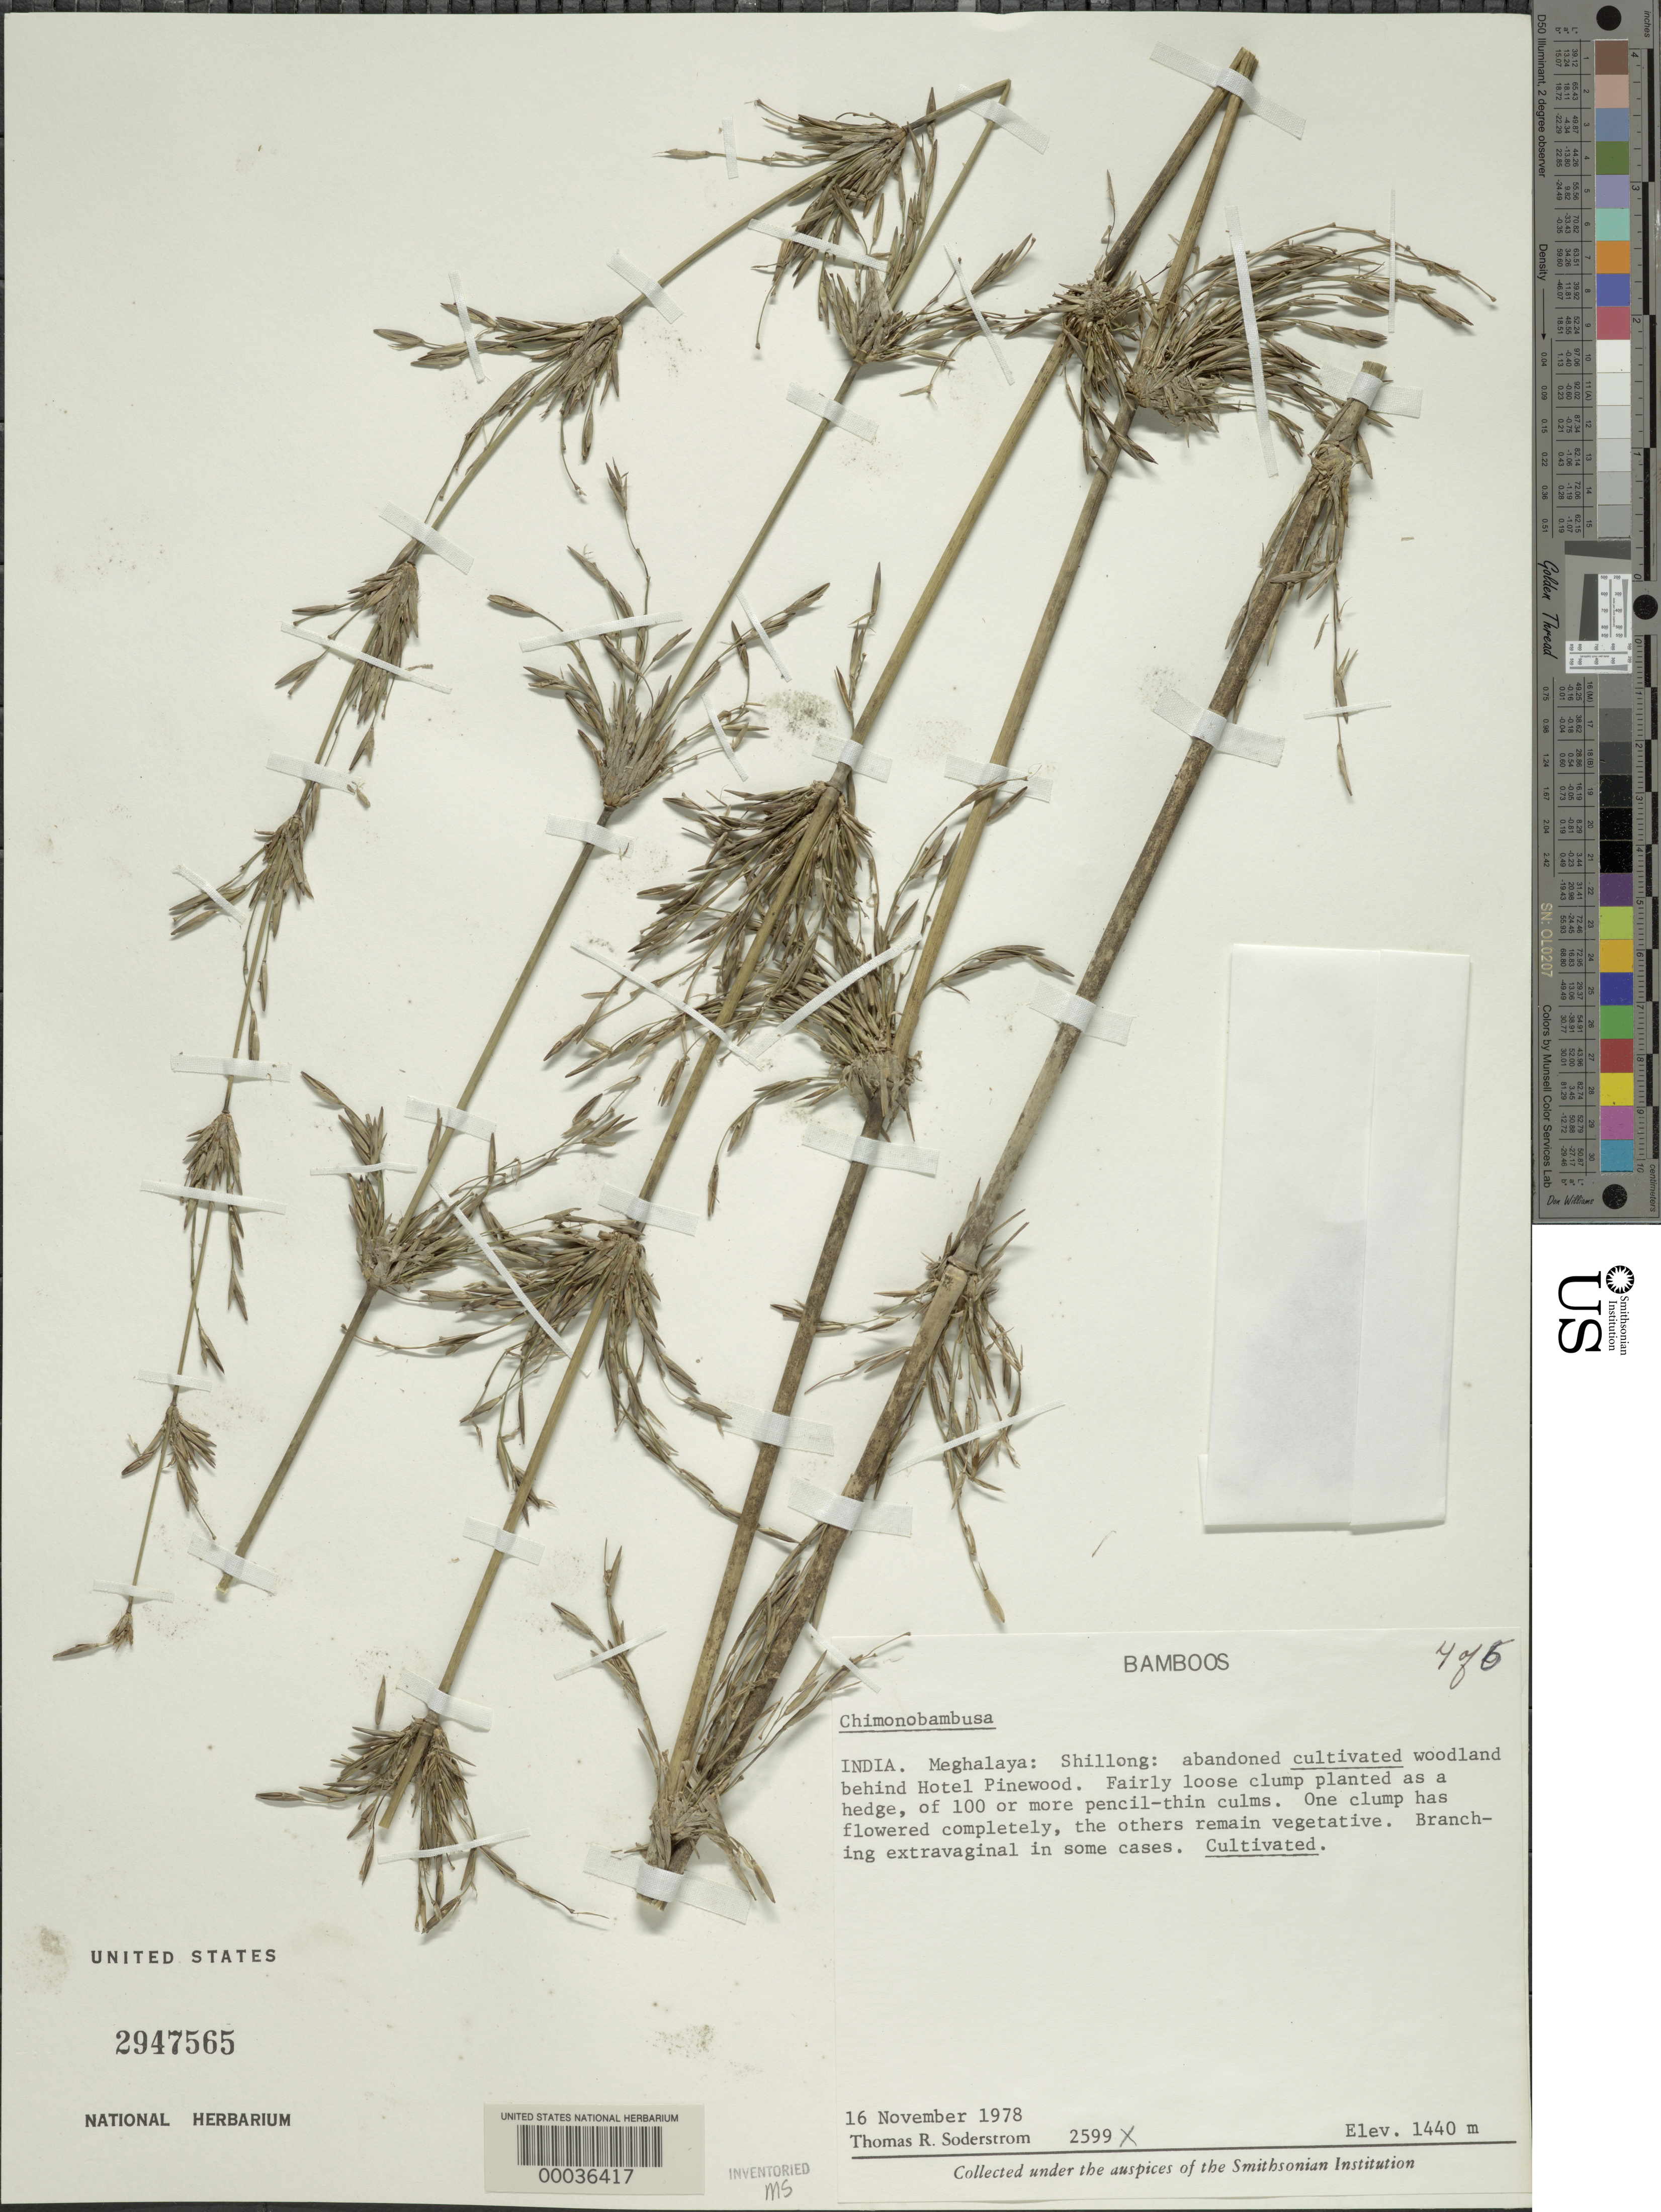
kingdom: Plantae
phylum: Tracheophyta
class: Liliopsida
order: Poales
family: Poaceae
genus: Drepanostachyum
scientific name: Drepanostachyum khasianum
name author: (Munro) Keng f.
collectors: T. R. Soderstrom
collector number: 2599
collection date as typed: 16 Nov 1978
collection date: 1978-11-16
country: India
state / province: Meghalaya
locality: Meghalaya, shillong, behind hotel pinewood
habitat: Abandoned cultivated woodland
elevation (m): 1440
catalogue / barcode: US 2947565